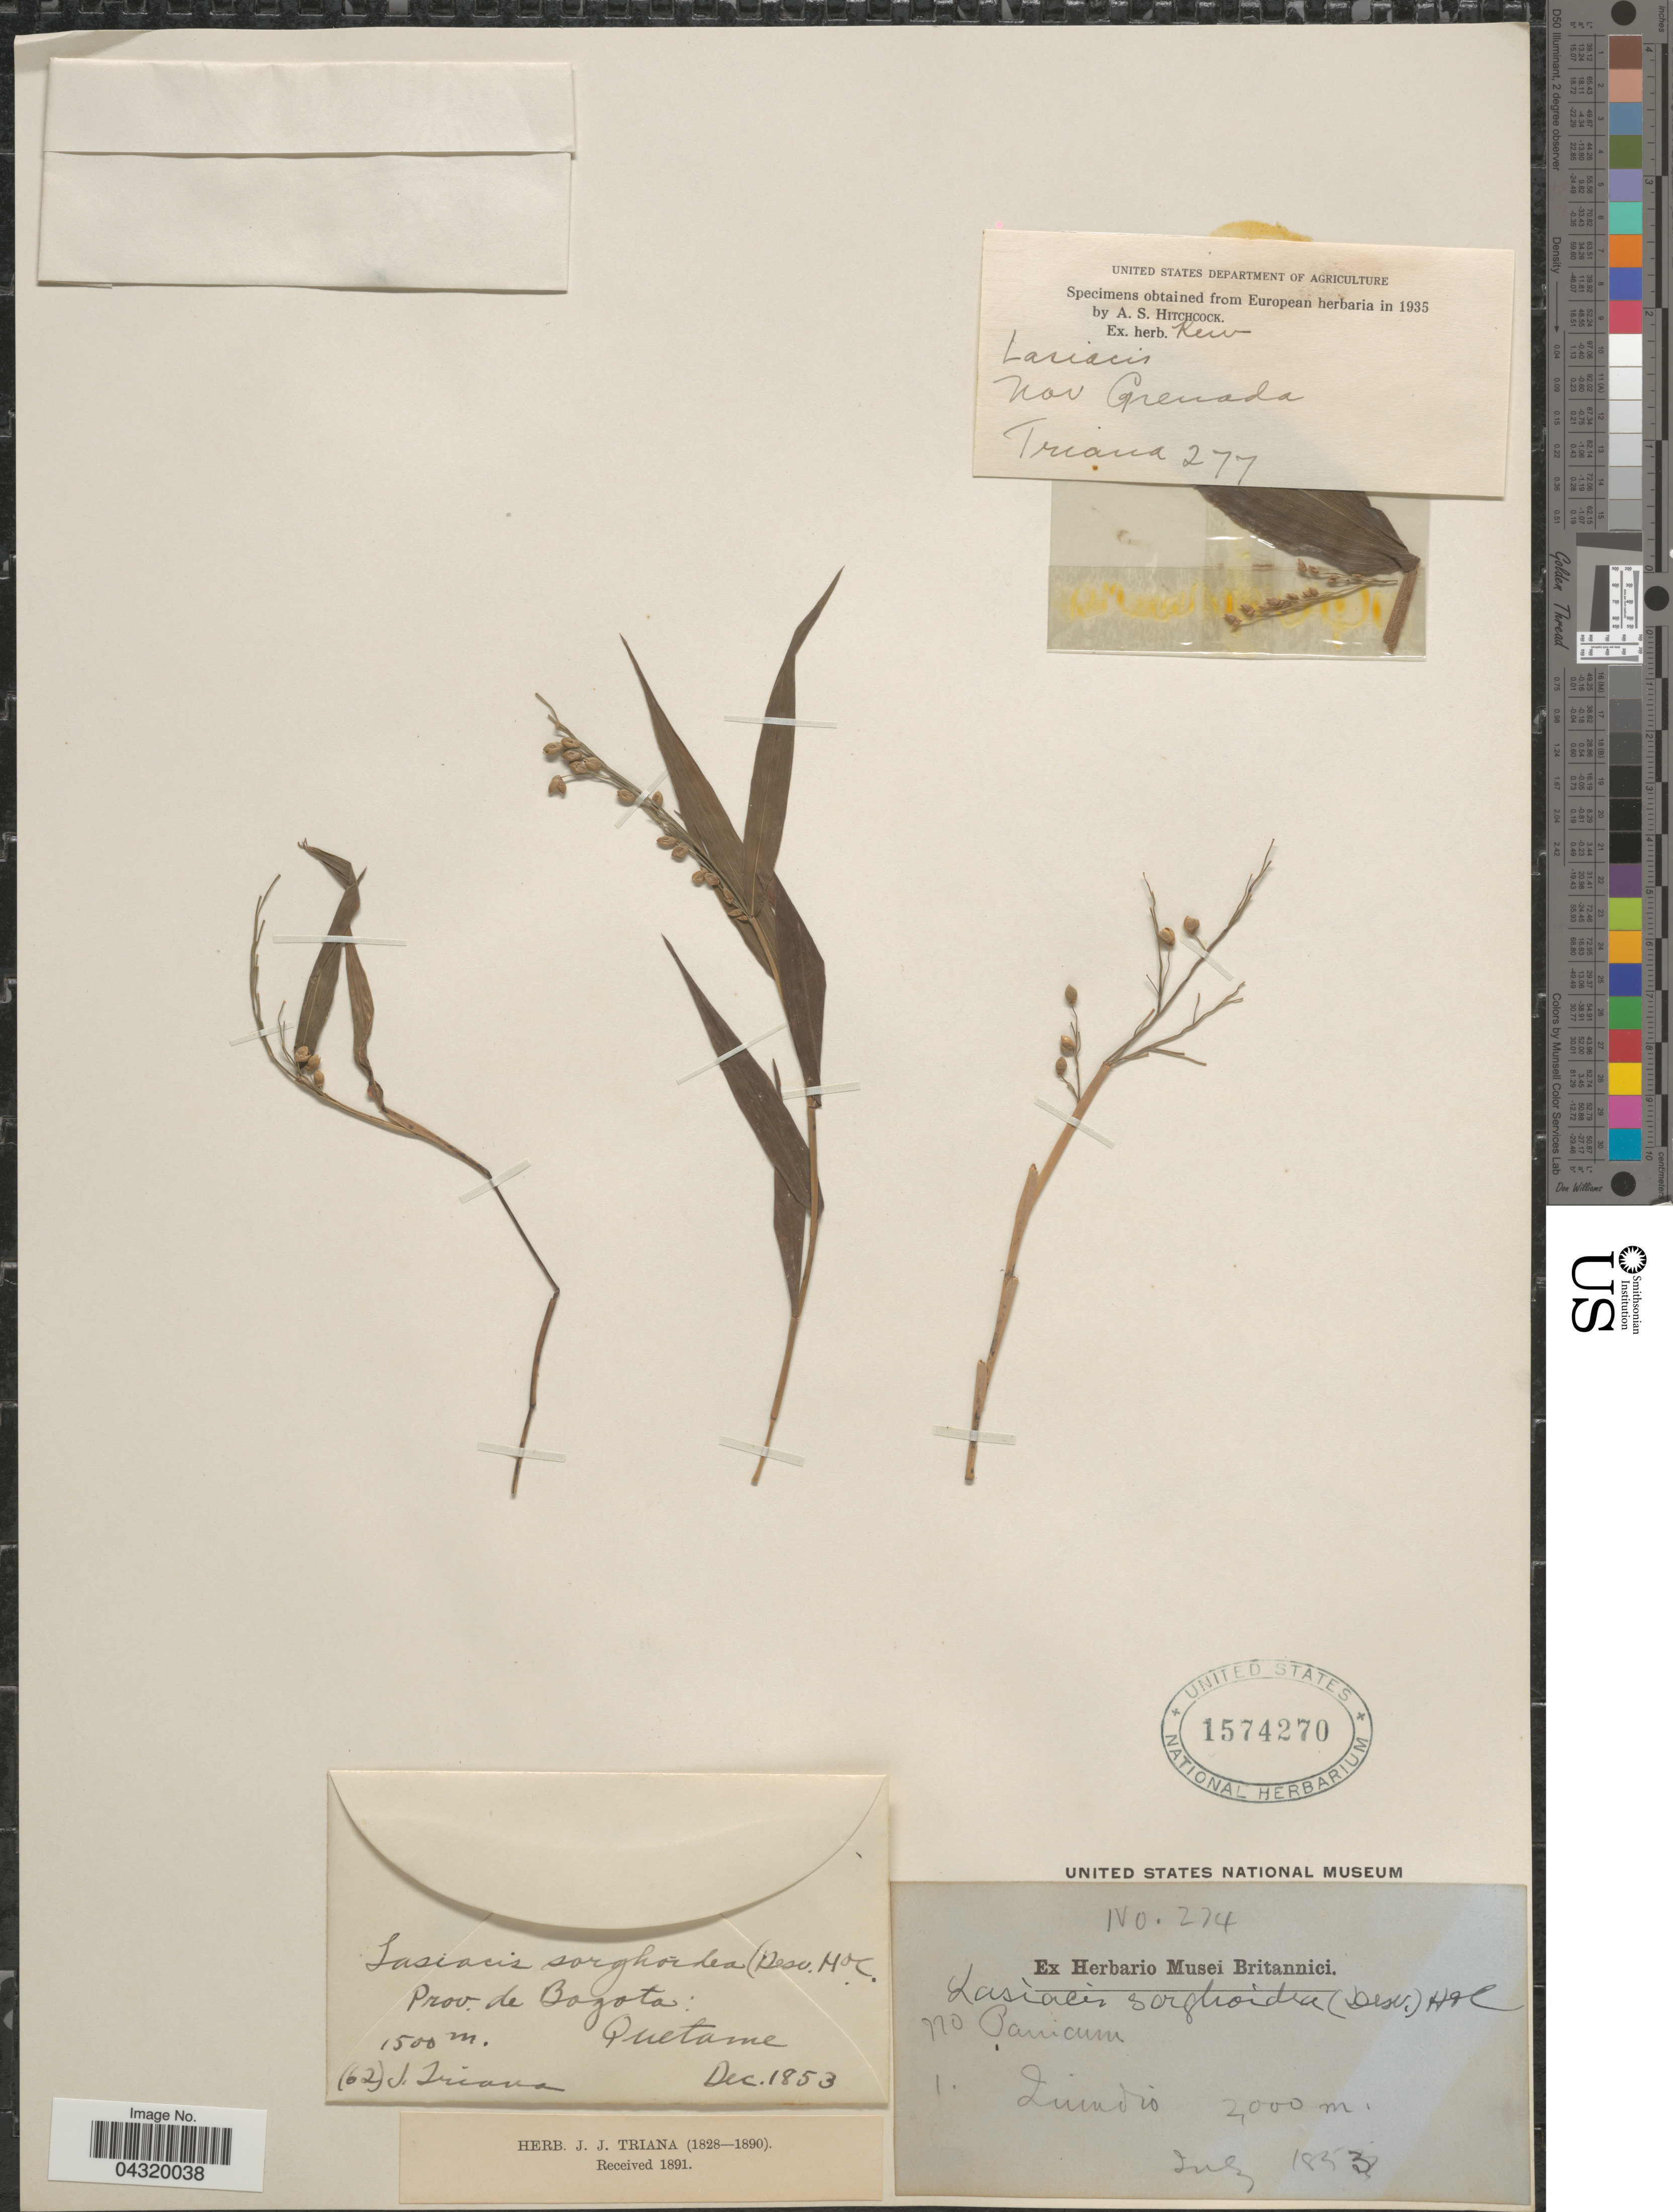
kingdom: Plantae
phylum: Tracheophyta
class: Liliopsida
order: Poales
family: Poaceae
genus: Lasiacis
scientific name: Lasiacis nigra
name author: Davidse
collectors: Triana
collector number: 277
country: Colombia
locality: Nov Grenada.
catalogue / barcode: US 1574270